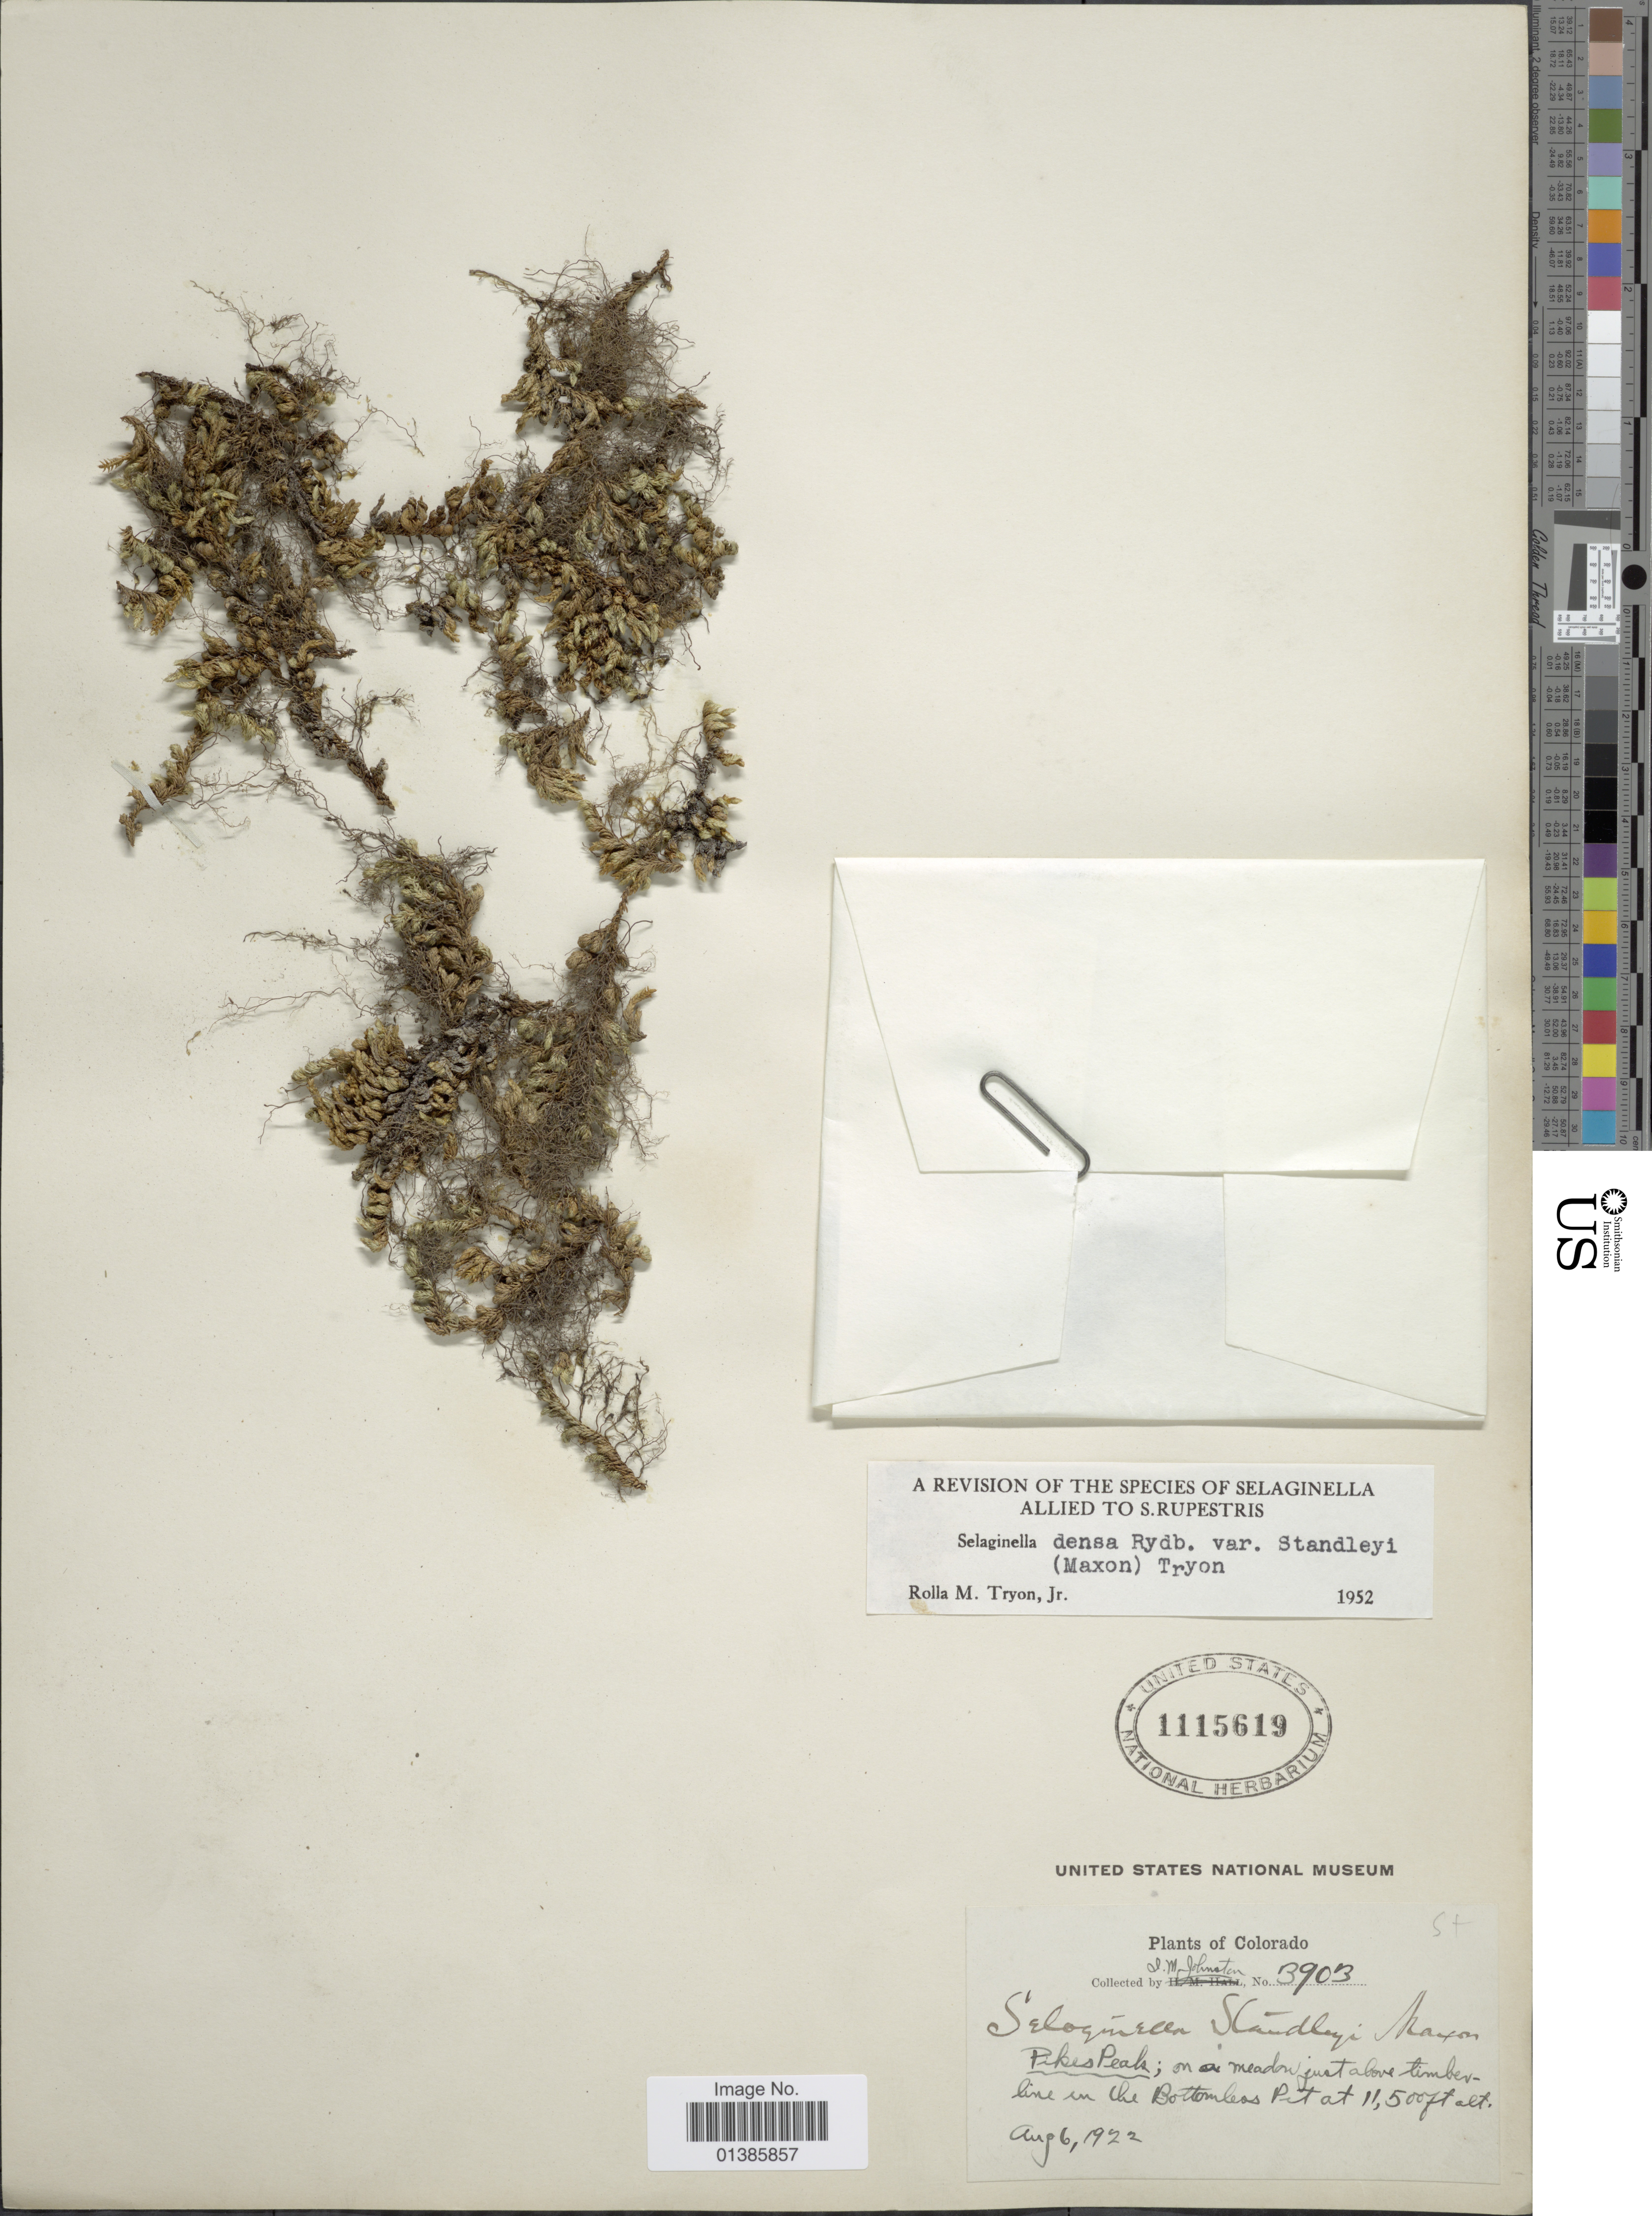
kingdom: Plantae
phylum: Tracheophyta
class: Lycopodiopsida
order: Selaginellales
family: Selaginellaceae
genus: Selaginella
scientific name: Selaginella densa var. standleyi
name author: (Maxon) R.M. Tryon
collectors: I.M. Johnston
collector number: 3903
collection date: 1922-08-06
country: United States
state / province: Colorado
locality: Pikes Peak; on a meadow just above timberline in the Bottomless Pit.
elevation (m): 3505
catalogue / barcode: US 1115619